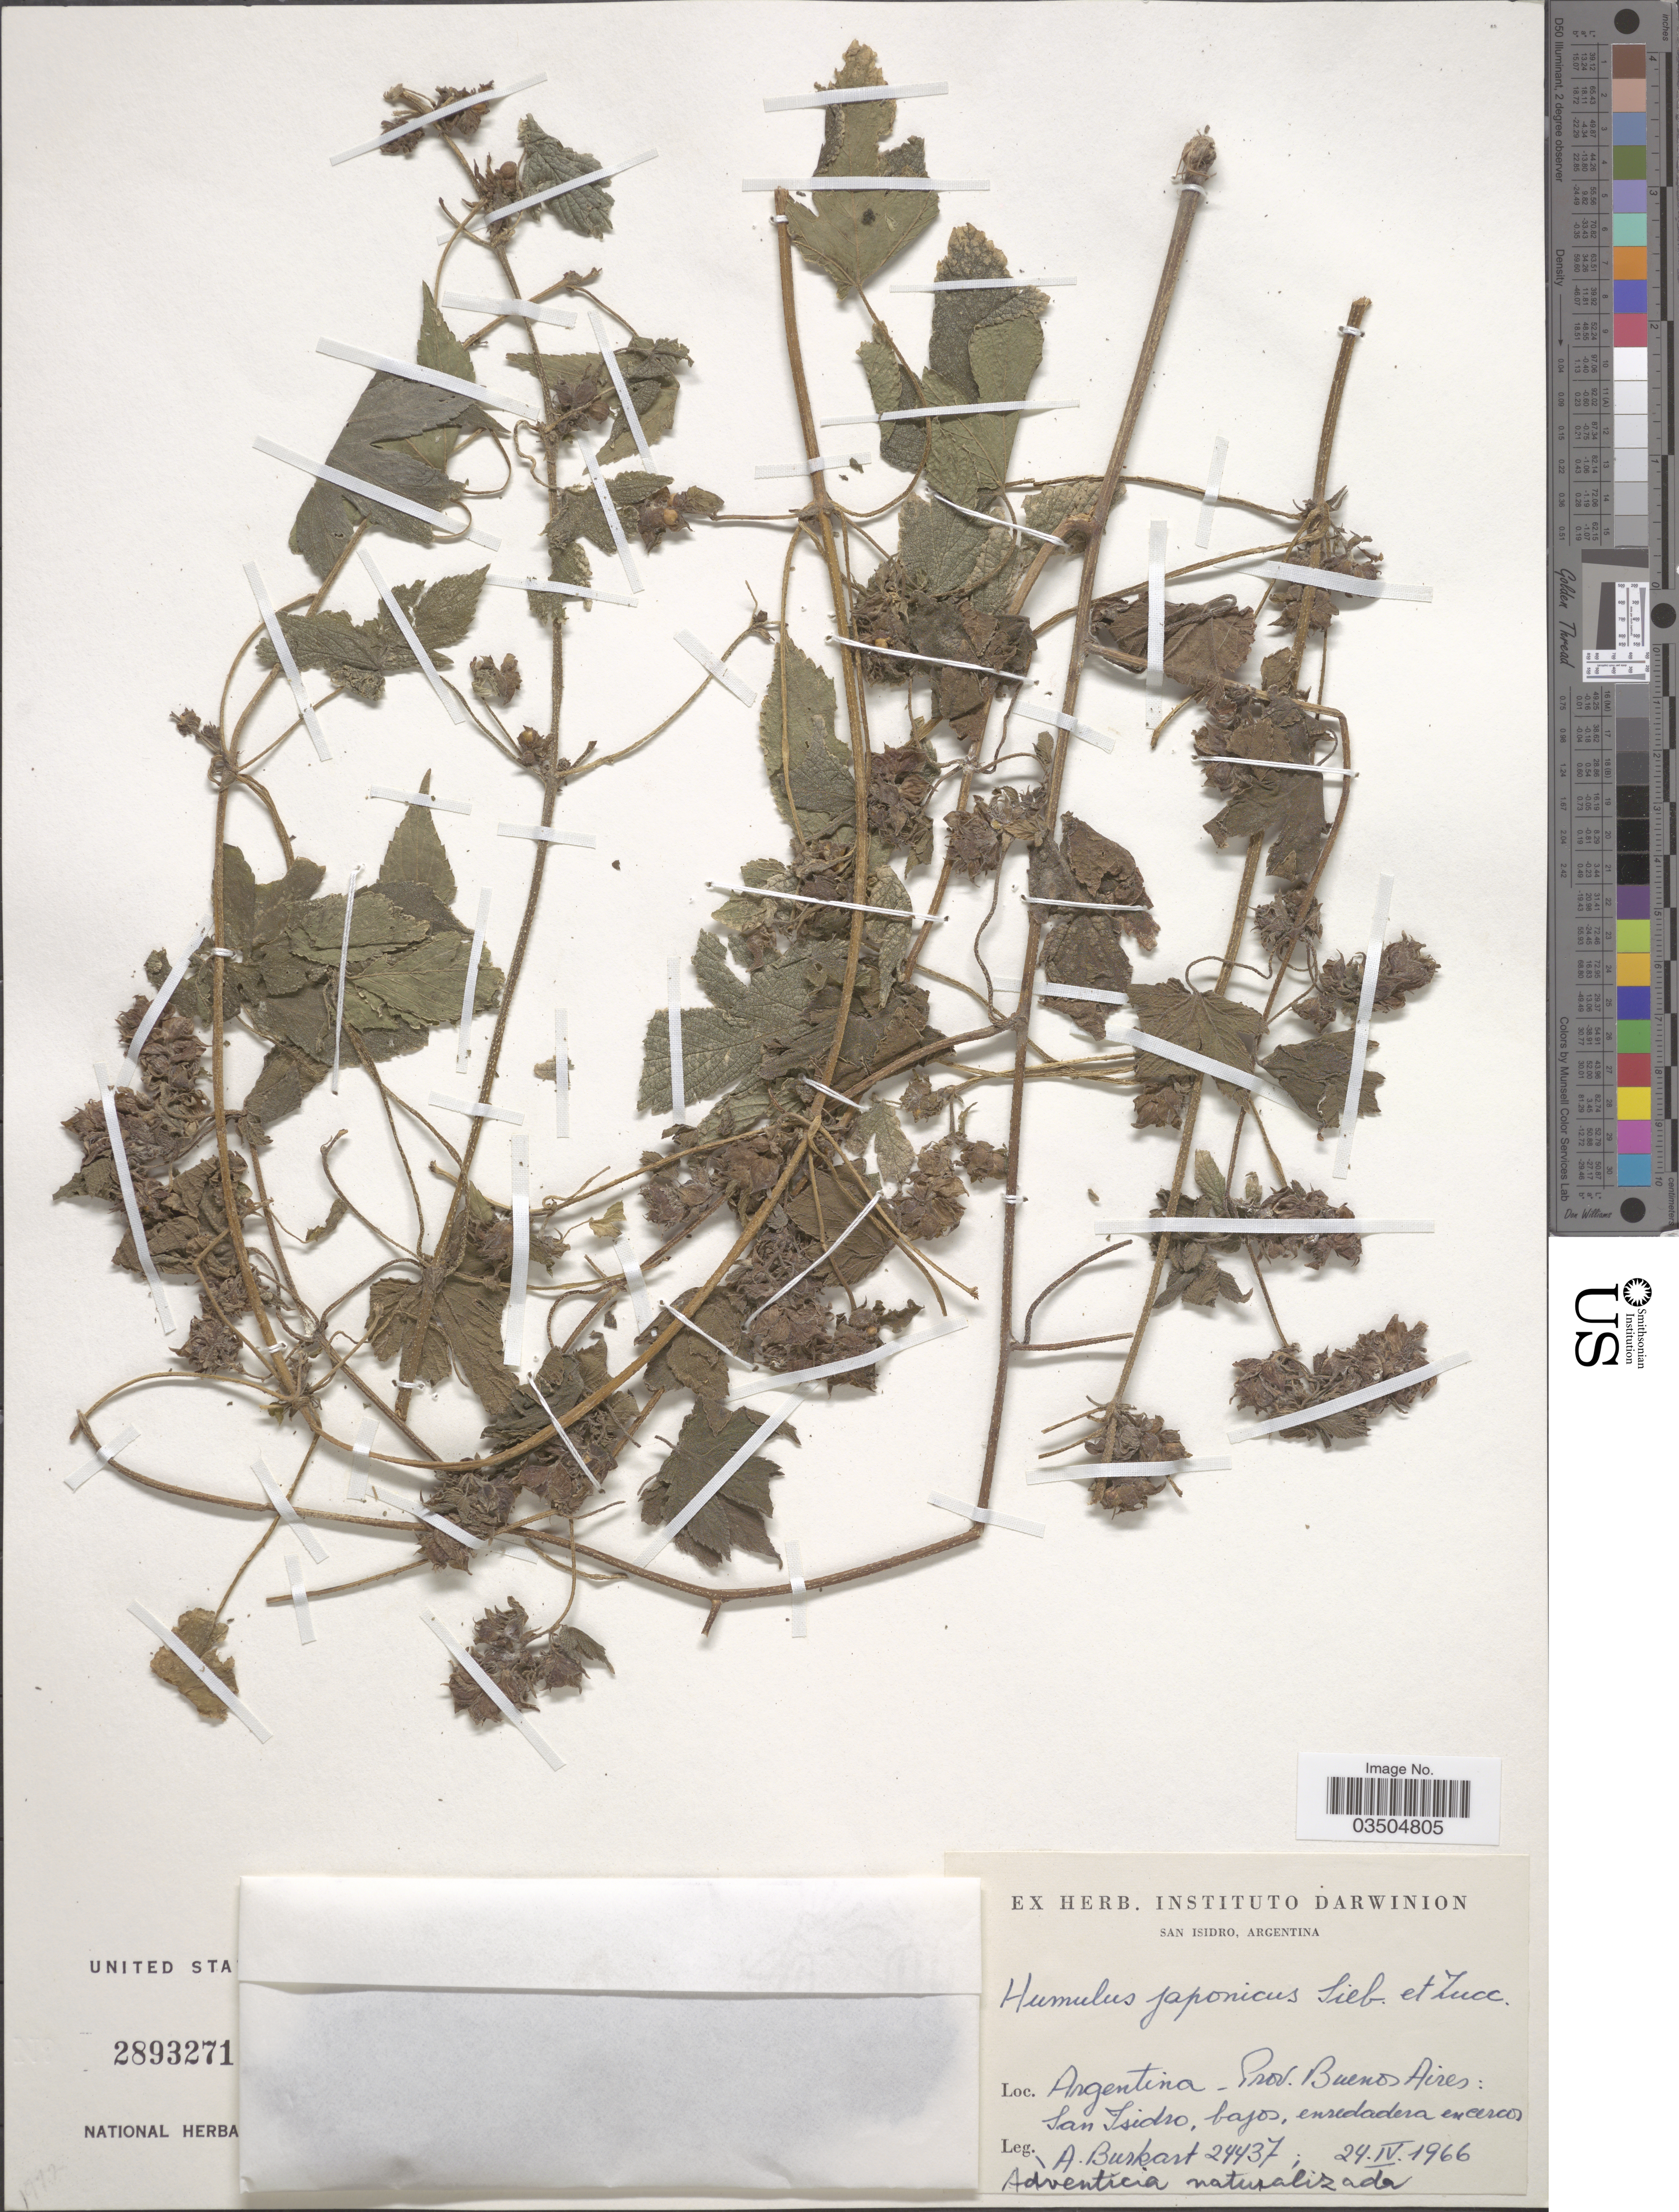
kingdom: Plantae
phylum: Tracheophyta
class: Magnoliopsida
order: Rosales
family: Cannabaceae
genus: Humulus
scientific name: Humulus japonicus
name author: Siebold & Zucc.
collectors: A. E. Burkart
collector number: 24437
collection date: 1966-04-24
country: Argentina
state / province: Buenos Aires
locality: San Isidro, bajos, ensedadera en cercos.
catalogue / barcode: US 2893271